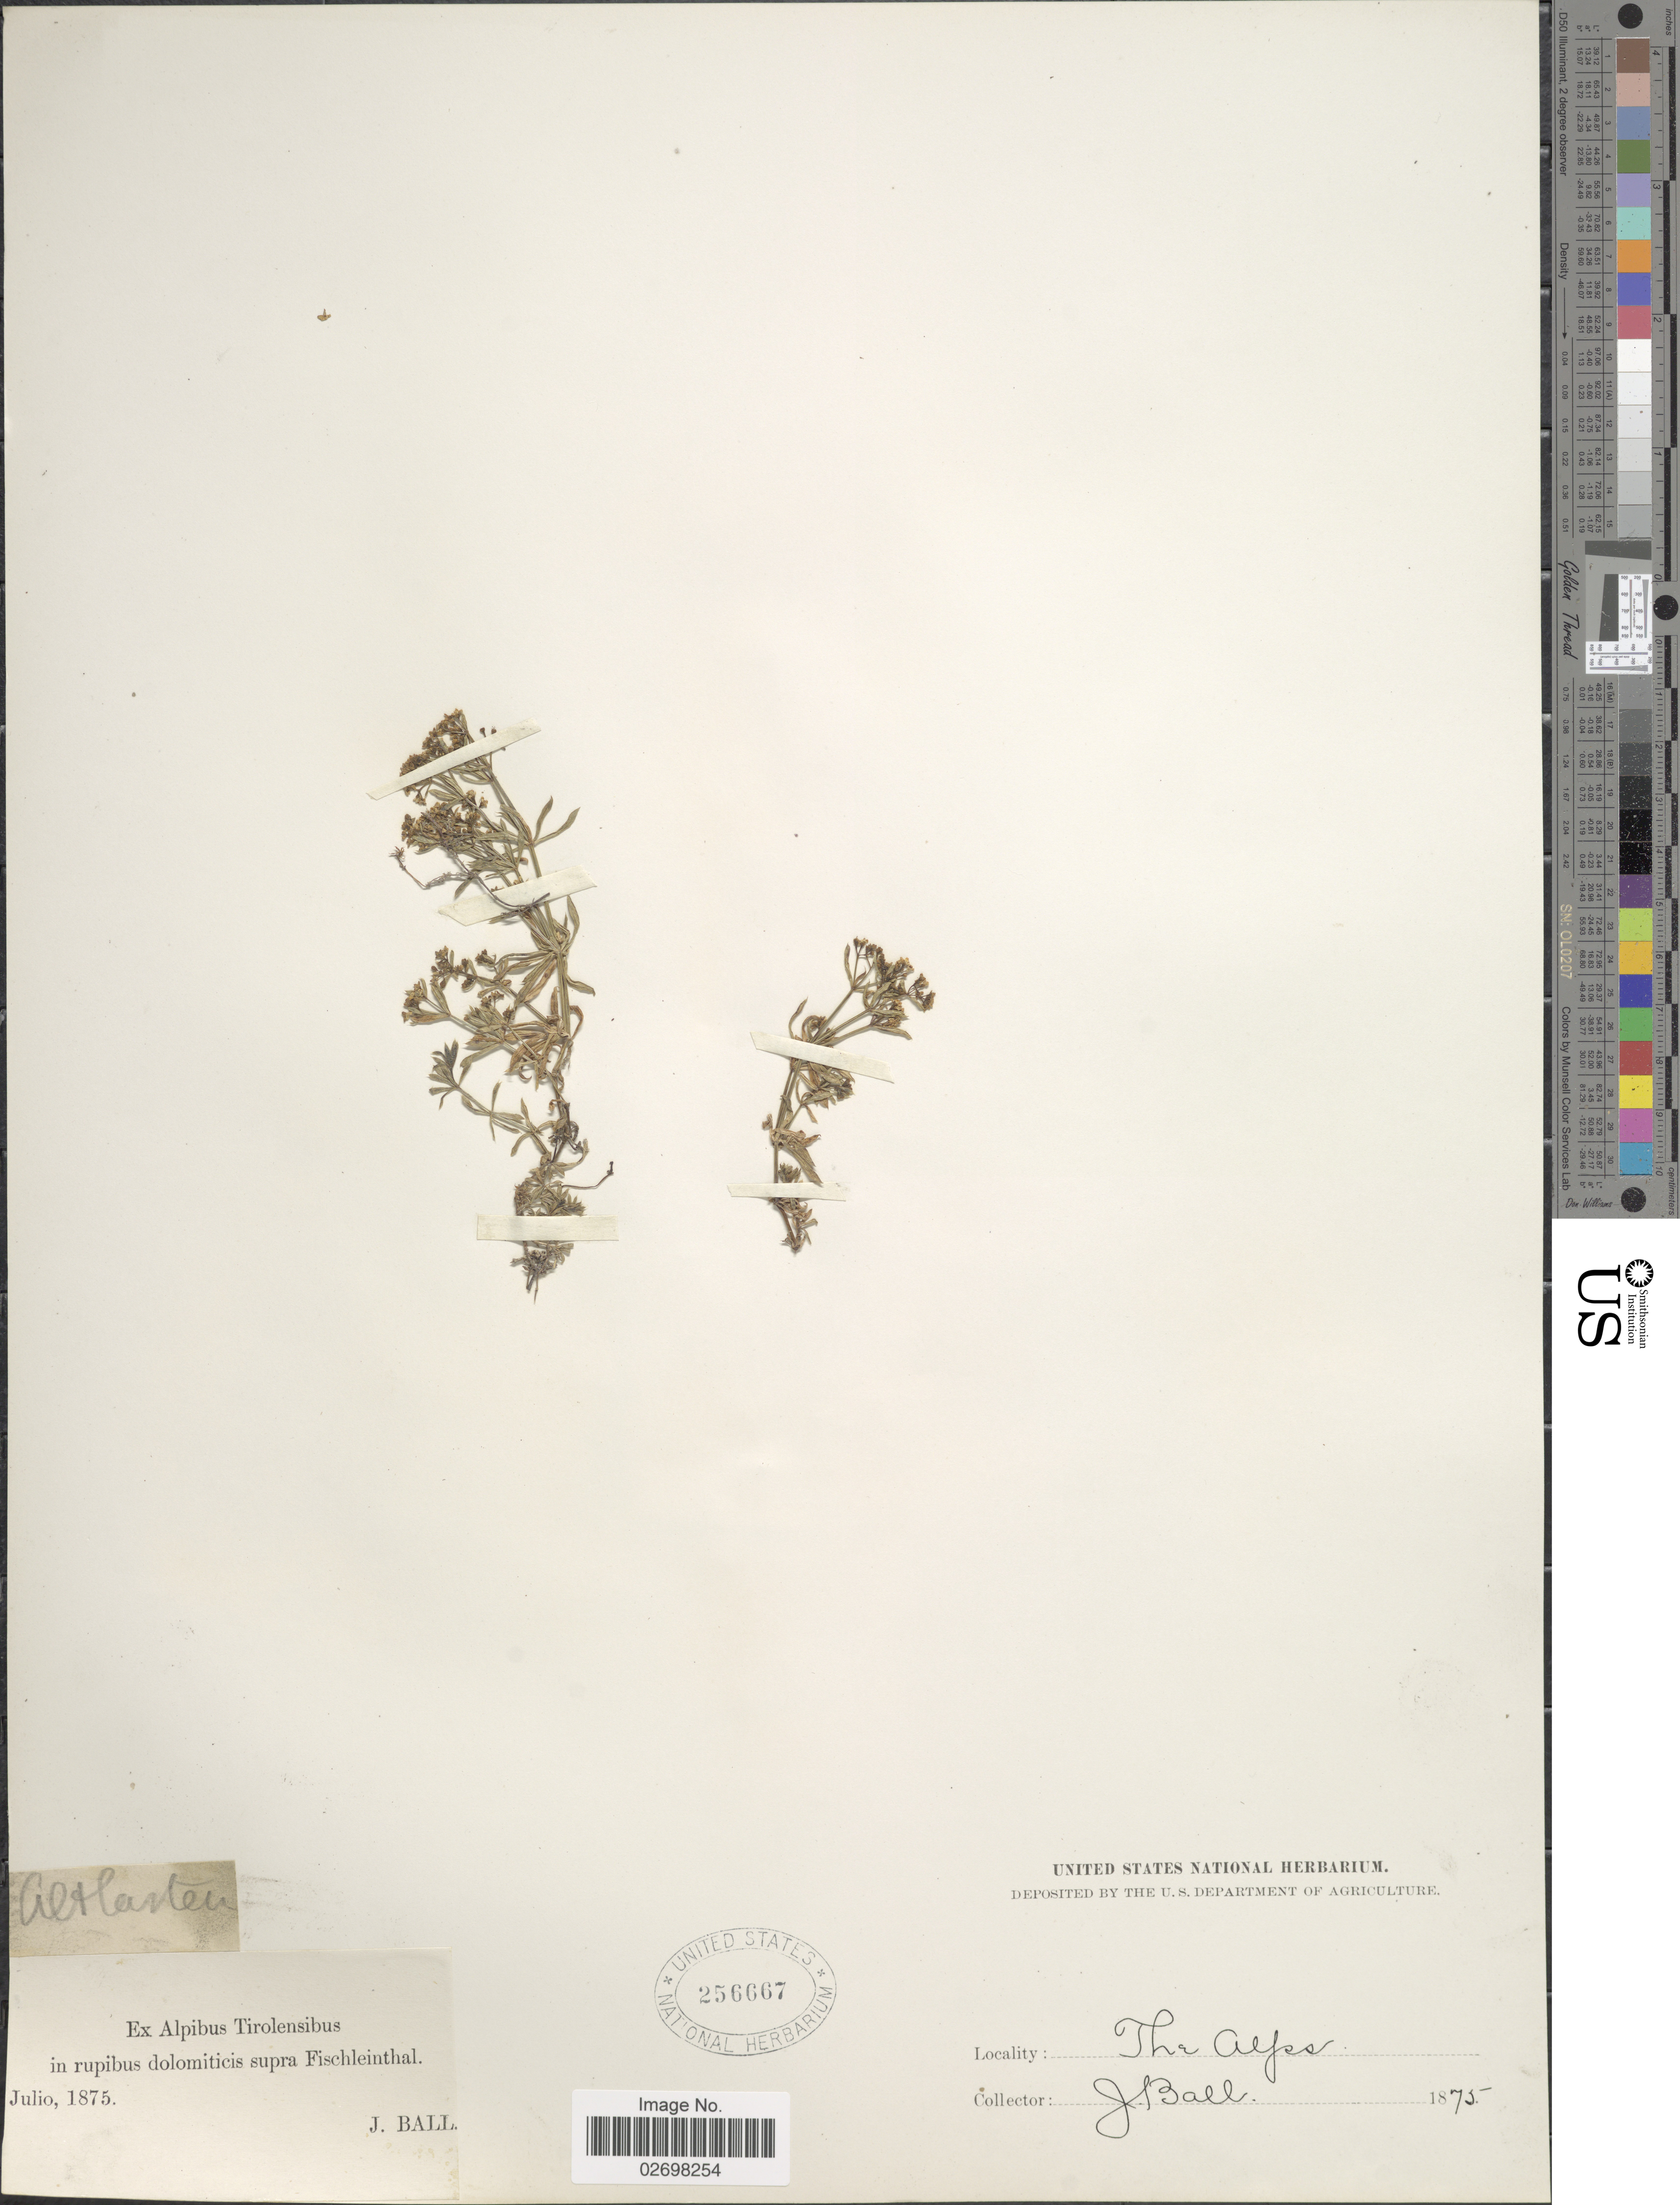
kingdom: Plantae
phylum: Tracheophyta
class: Magnoliopsida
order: Gentianales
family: Rubiaceae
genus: Galium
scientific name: Galium sp.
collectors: J. Ball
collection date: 1875-07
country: Austria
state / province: Tirol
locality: Alpibus Tirolensibus in rupibus dolomiticis supra Fischleinthal, The Alps, Altlasten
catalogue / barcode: US 256667